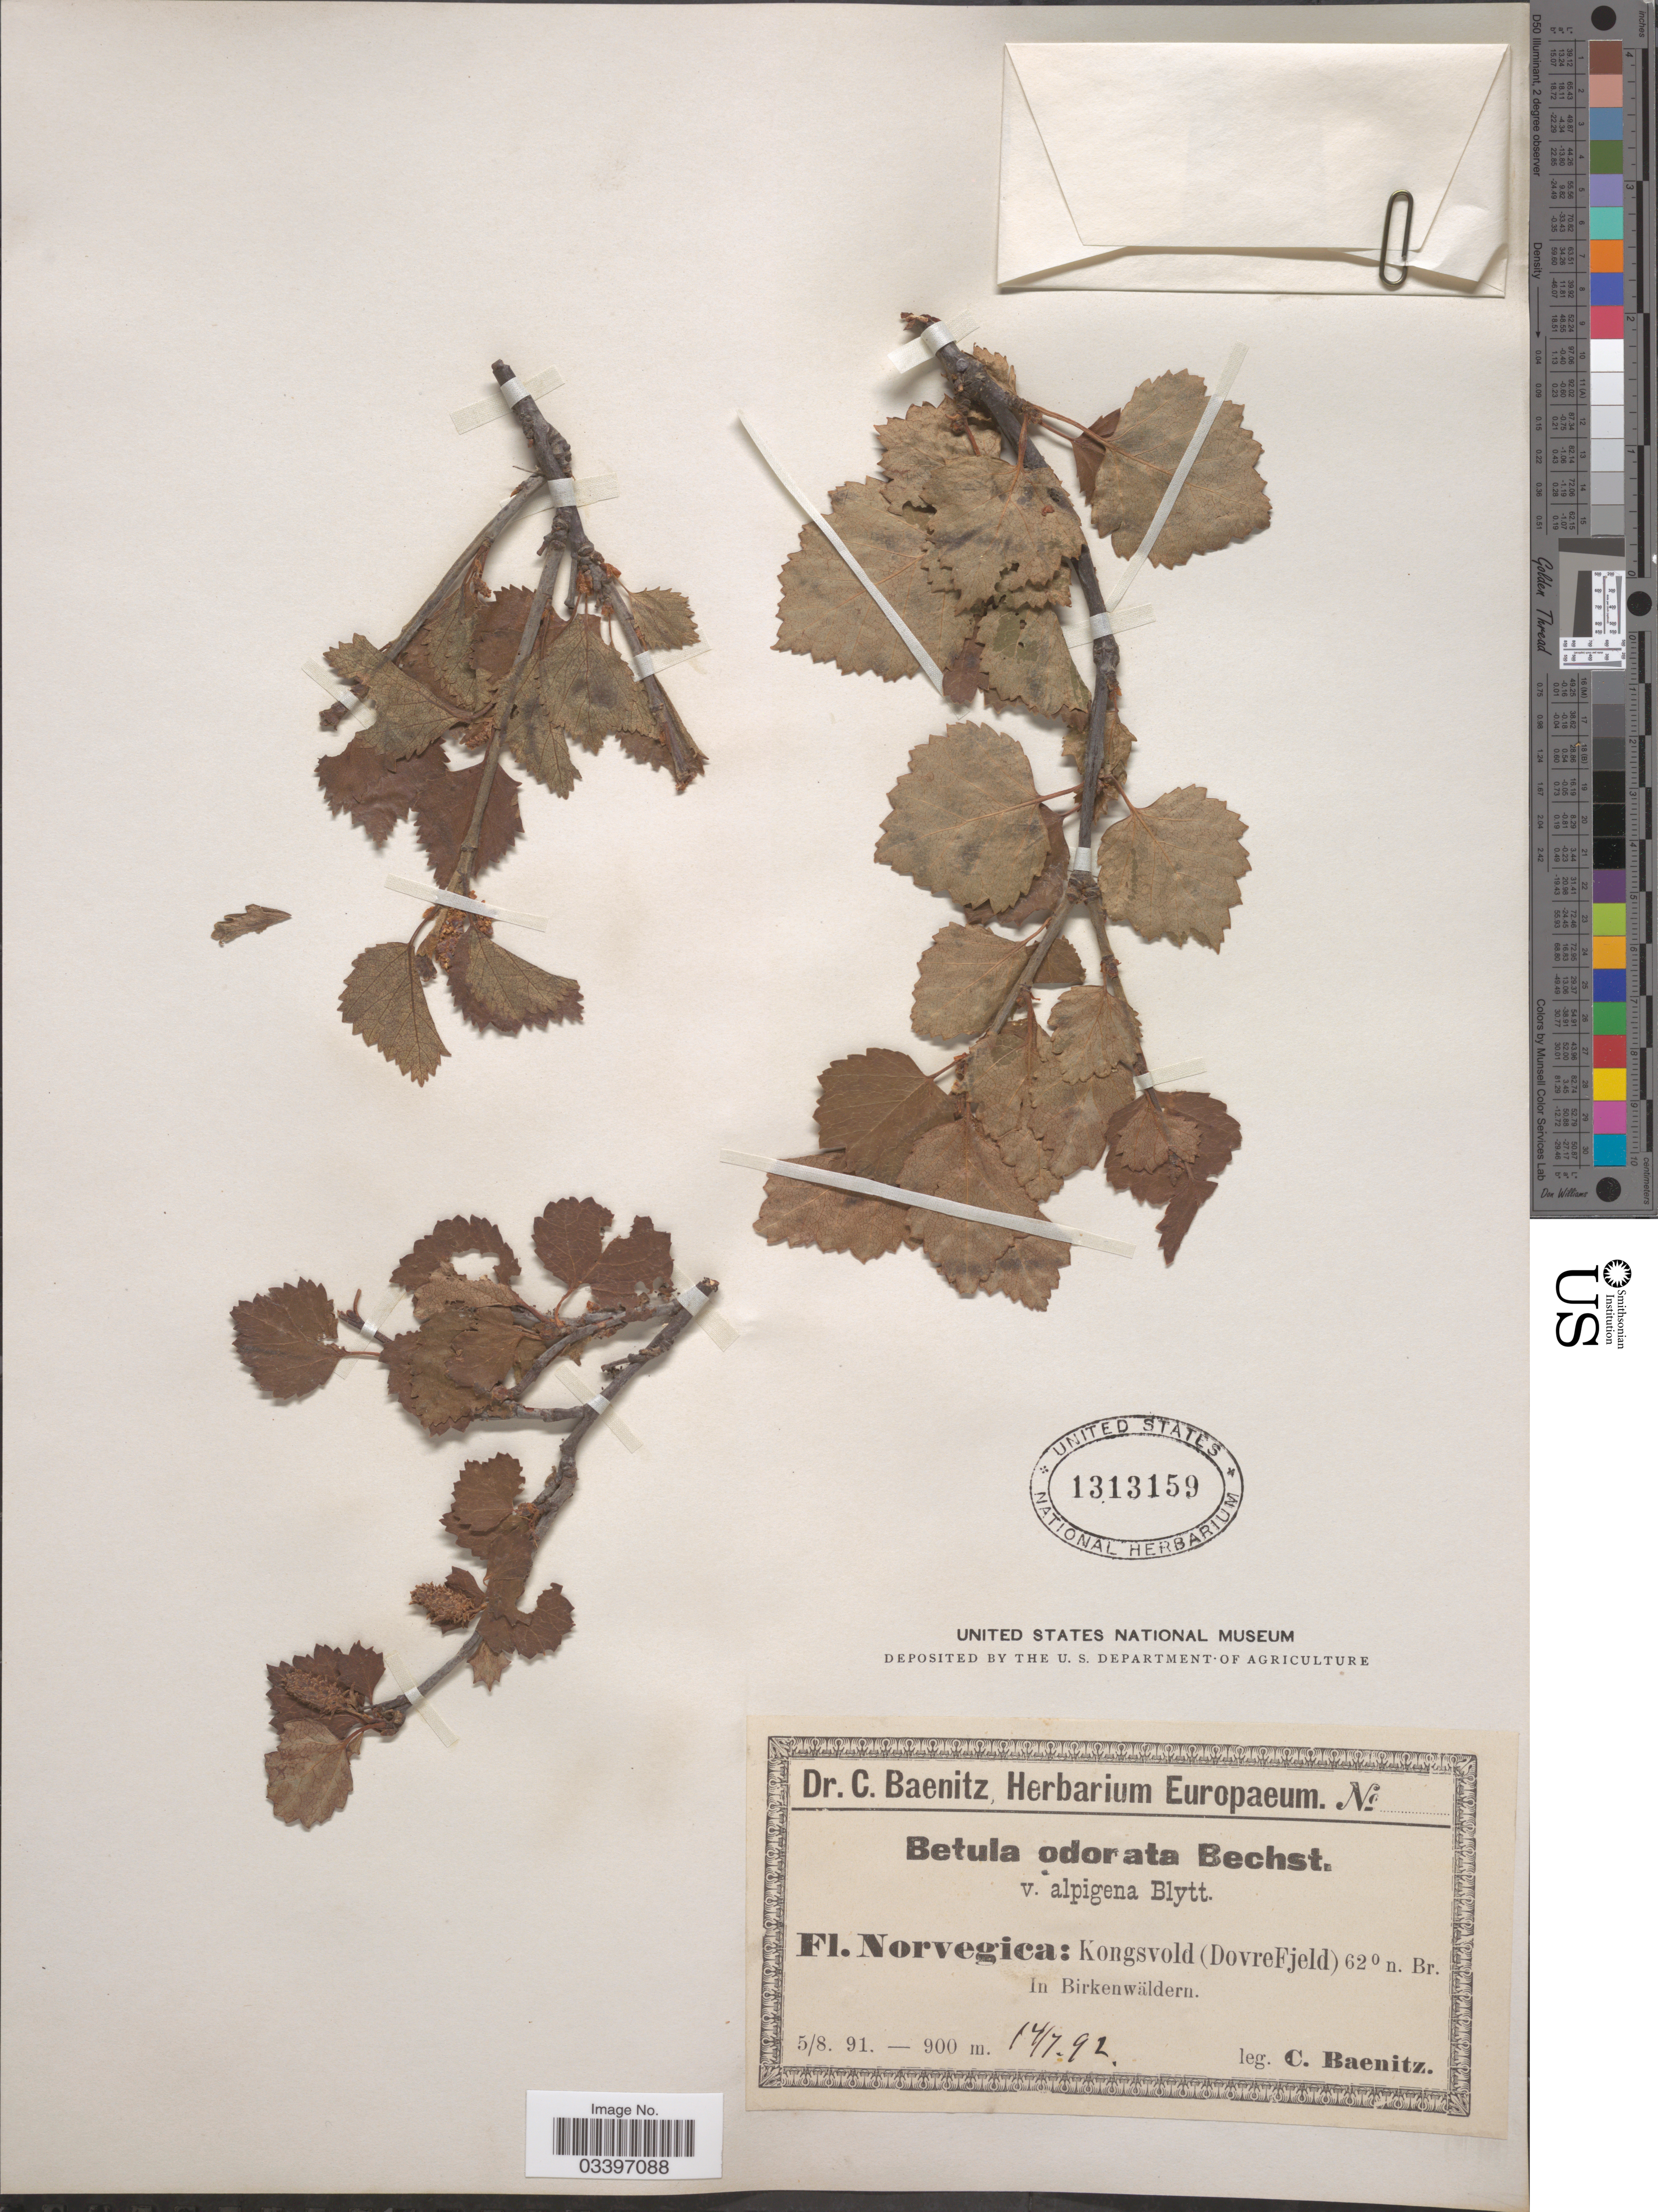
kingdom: Plantae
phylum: Tracheophyta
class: Magnoliopsida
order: Fagales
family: Betulaceae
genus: Betula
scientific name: Betula odorata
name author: Bechst.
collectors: C. G. Baenitz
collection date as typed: Transcribed d/m/y: 5/8/91 to 14/7/92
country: Norway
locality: Norvegica: Kongsvold (DovreFjeld) 62° n Br. In Birkenwäldern.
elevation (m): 900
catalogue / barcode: US 1313159